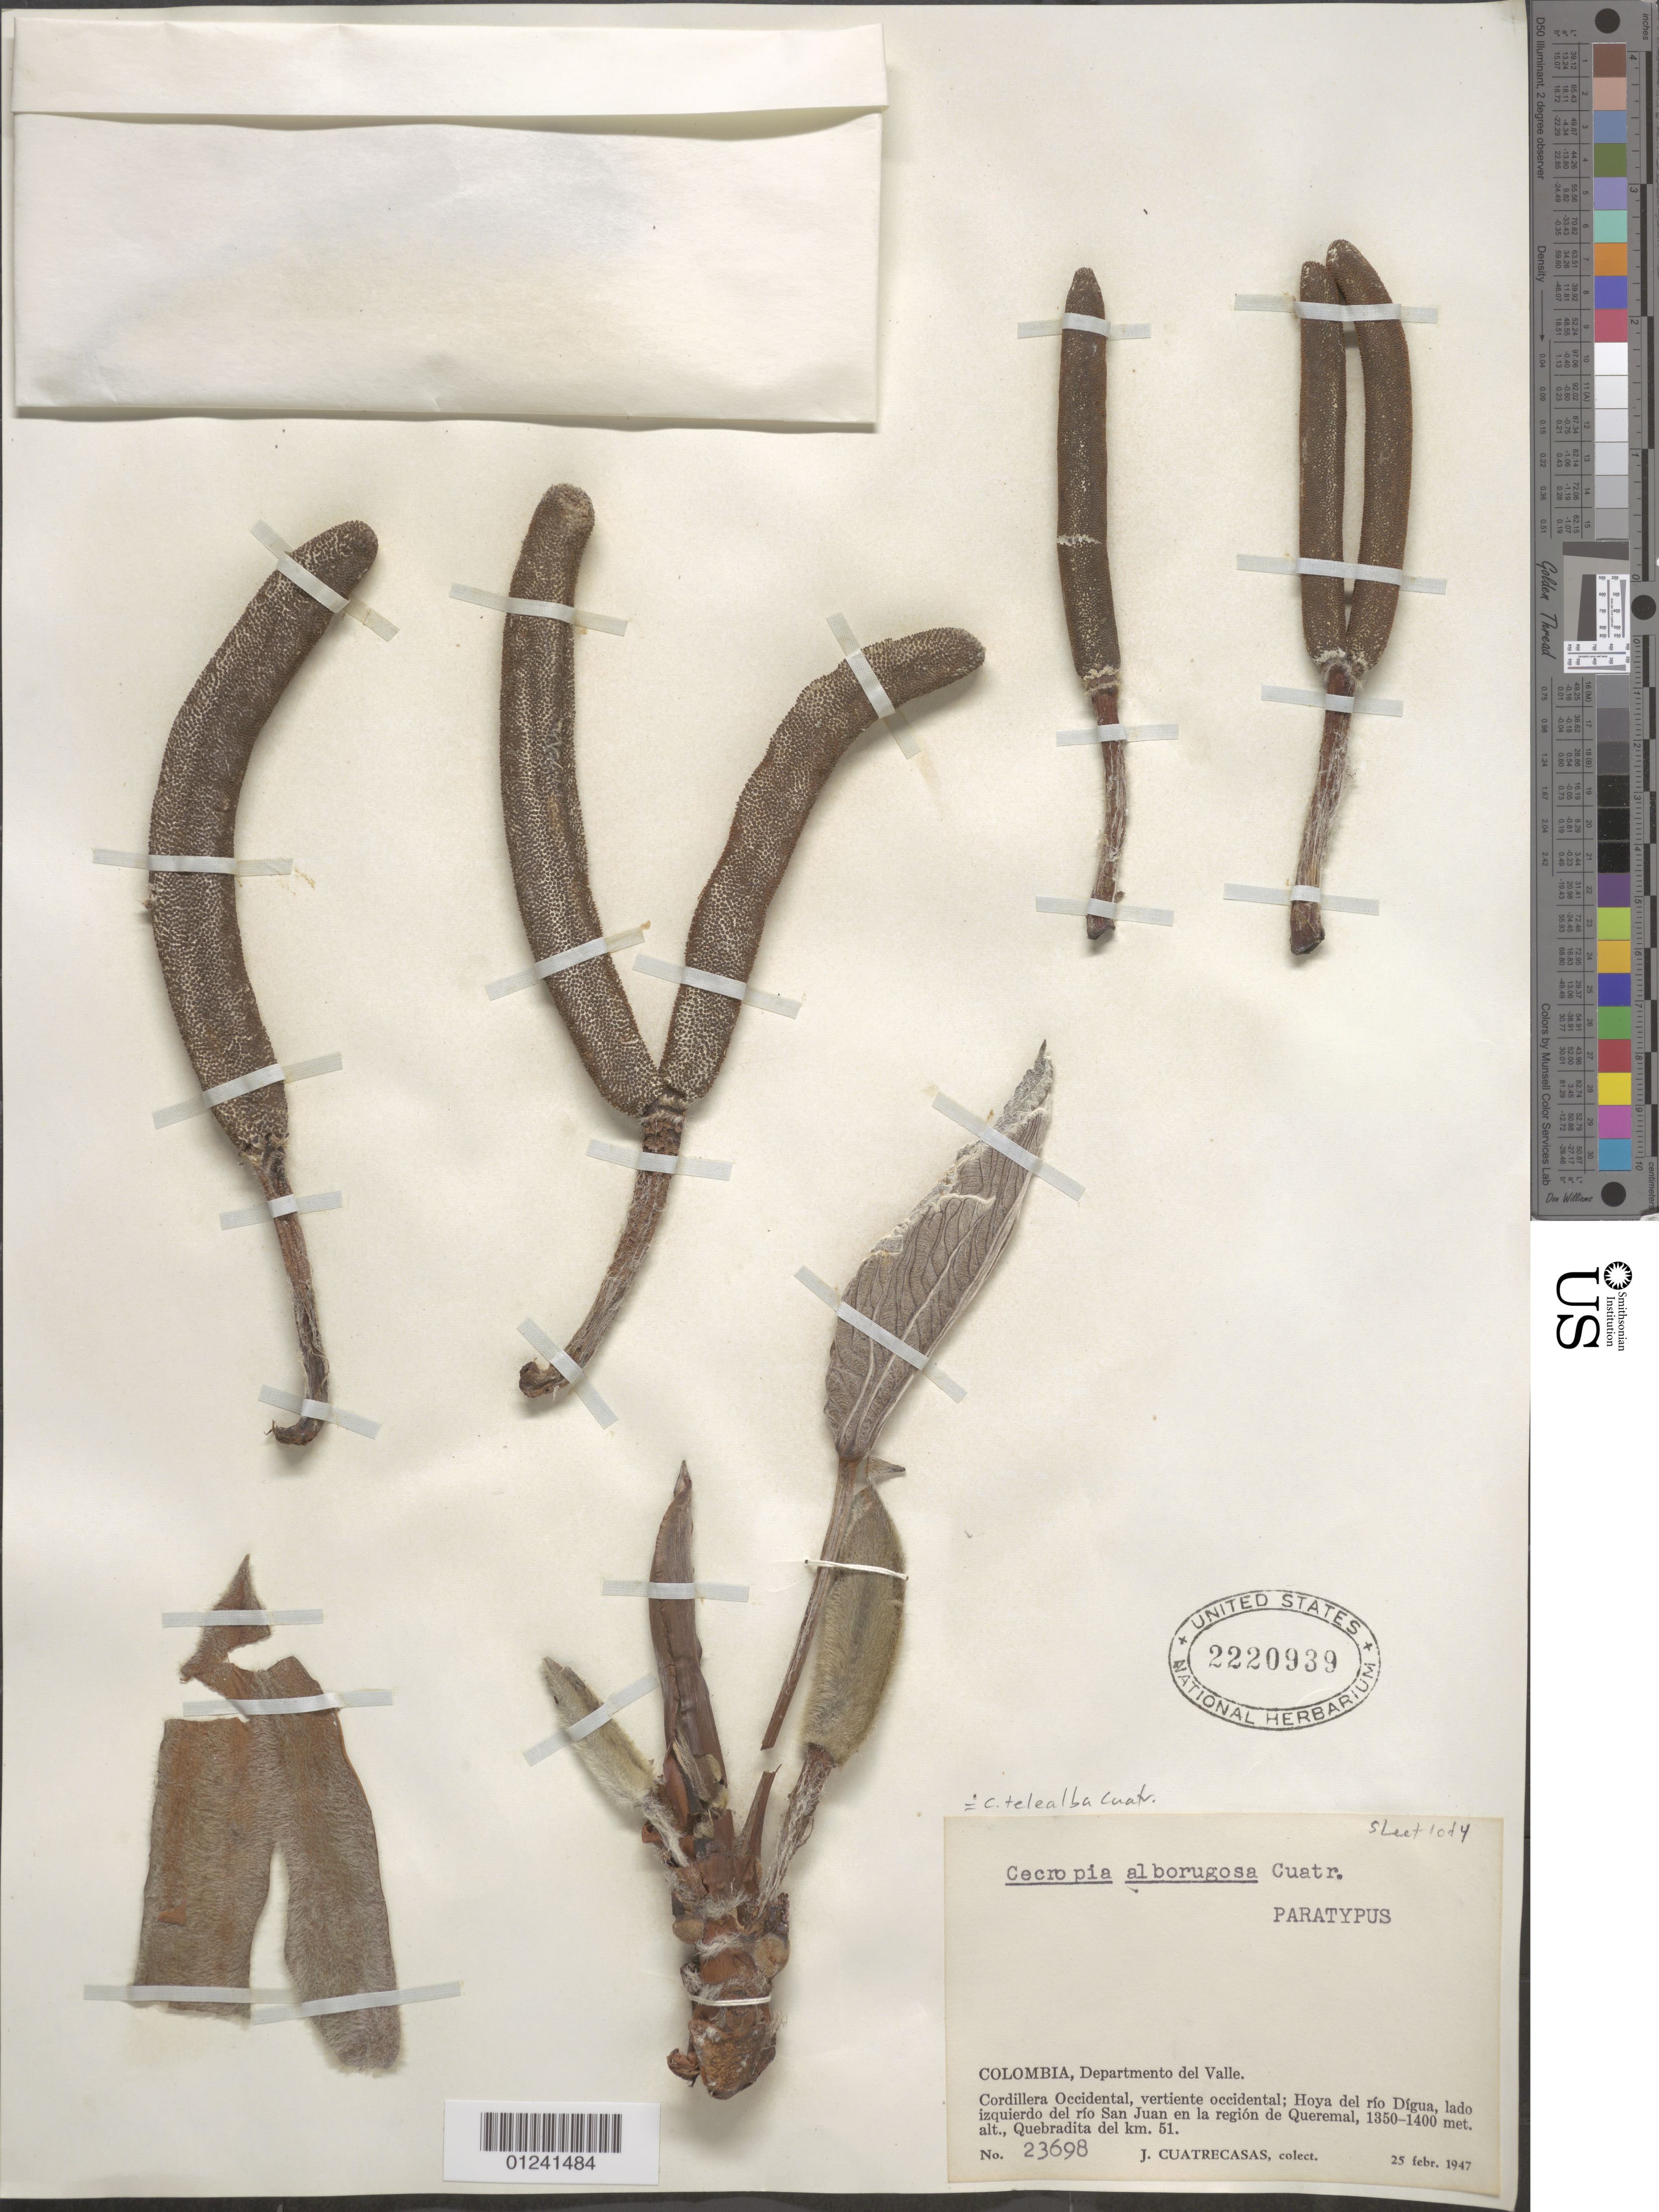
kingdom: Plantae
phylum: Tracheophyta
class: Magnoliopsida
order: Rosales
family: Urticaceae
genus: Cecropia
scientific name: Cecropia telealba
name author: Cuatrec.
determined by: Cuatrecasas, J.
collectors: J. Cuatrecasas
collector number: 23698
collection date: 1947-02-25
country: Colombia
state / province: Valle del Cauca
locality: Cordillera Occidental, Vertiente Occidental, Hoya del Rio Digua, Lado Izquierdo del Rio San Juan en La region de Queremal; quebradita del km 51.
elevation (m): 1350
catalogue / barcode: US 2220939